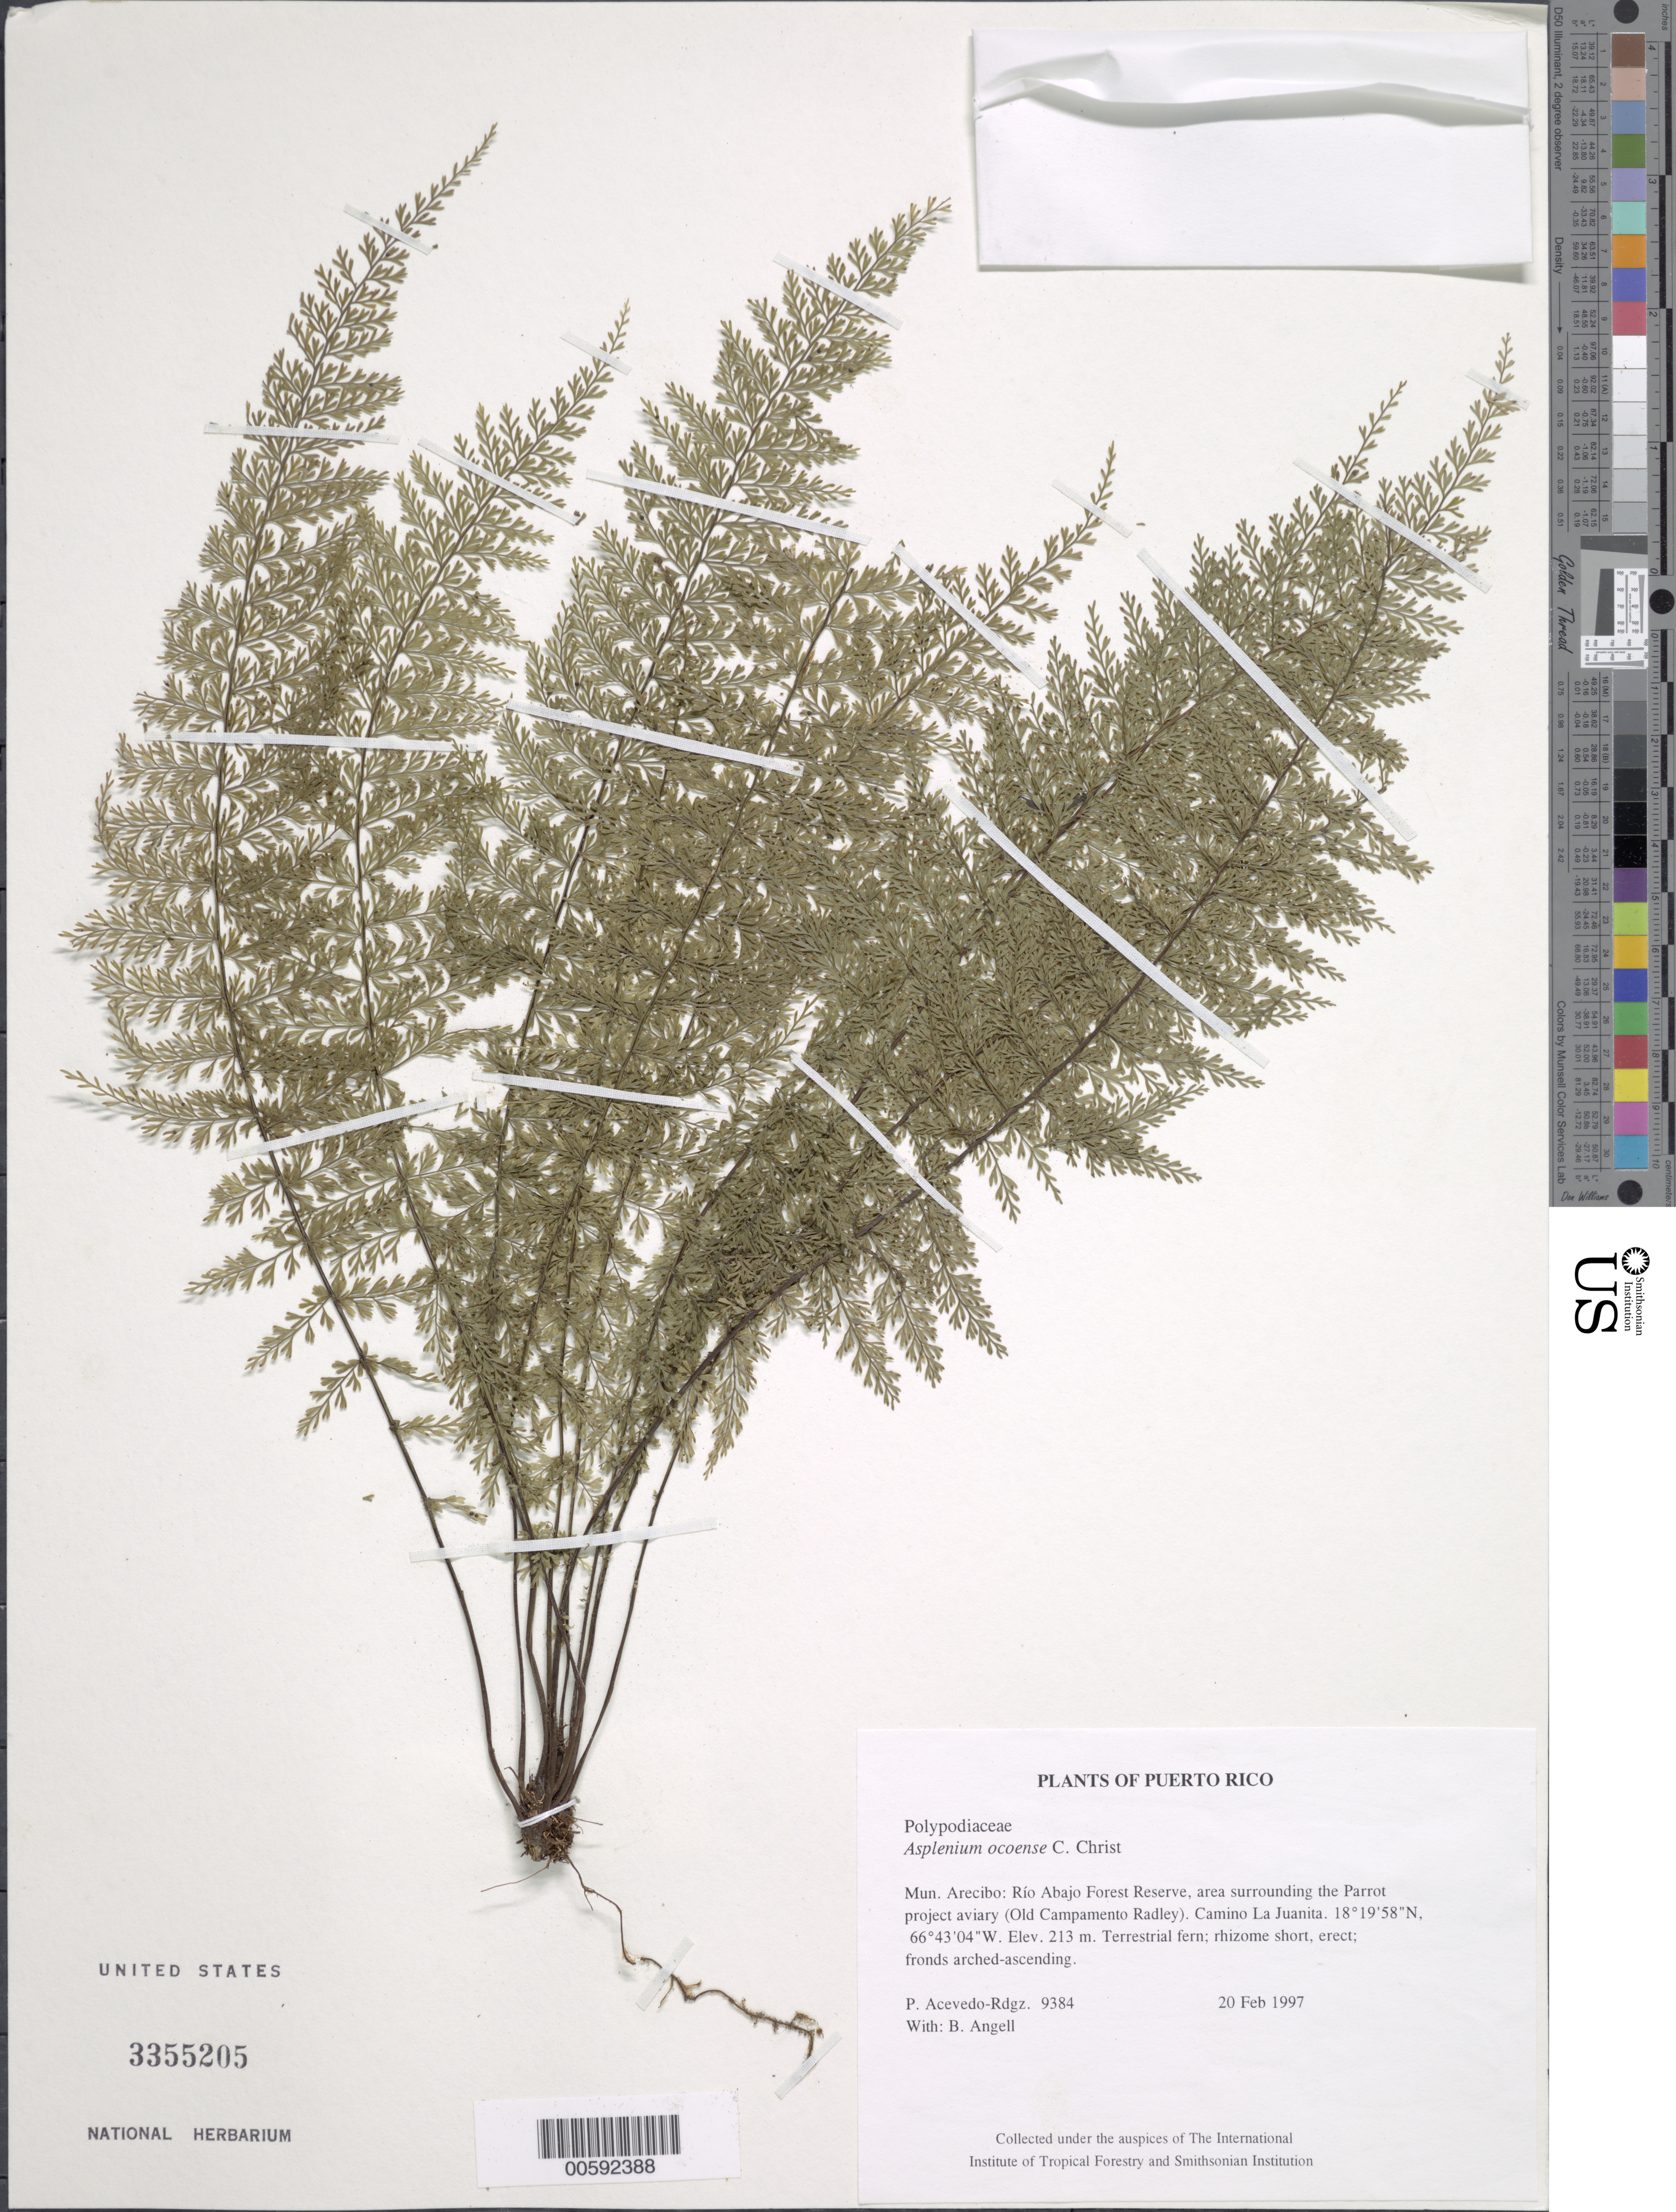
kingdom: Plantae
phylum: Tracheophyta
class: Polypodiopsida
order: Polypodiales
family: Aspleniaceae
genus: Asplenium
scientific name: Asplenium ocoense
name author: C. Chr.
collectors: P. Acevedo-Rodr. & Bobbi Angell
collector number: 9384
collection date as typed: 20 Feb 1997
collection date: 1997-02-20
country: Puerto Rico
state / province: Arecibo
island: Puerto Rico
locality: Arecibo; Río Abajo Forest Reserve, area surrounding the Parrot project aviary (Old Campamento Radley). Camino La Juanita.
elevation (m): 213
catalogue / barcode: US 3355205